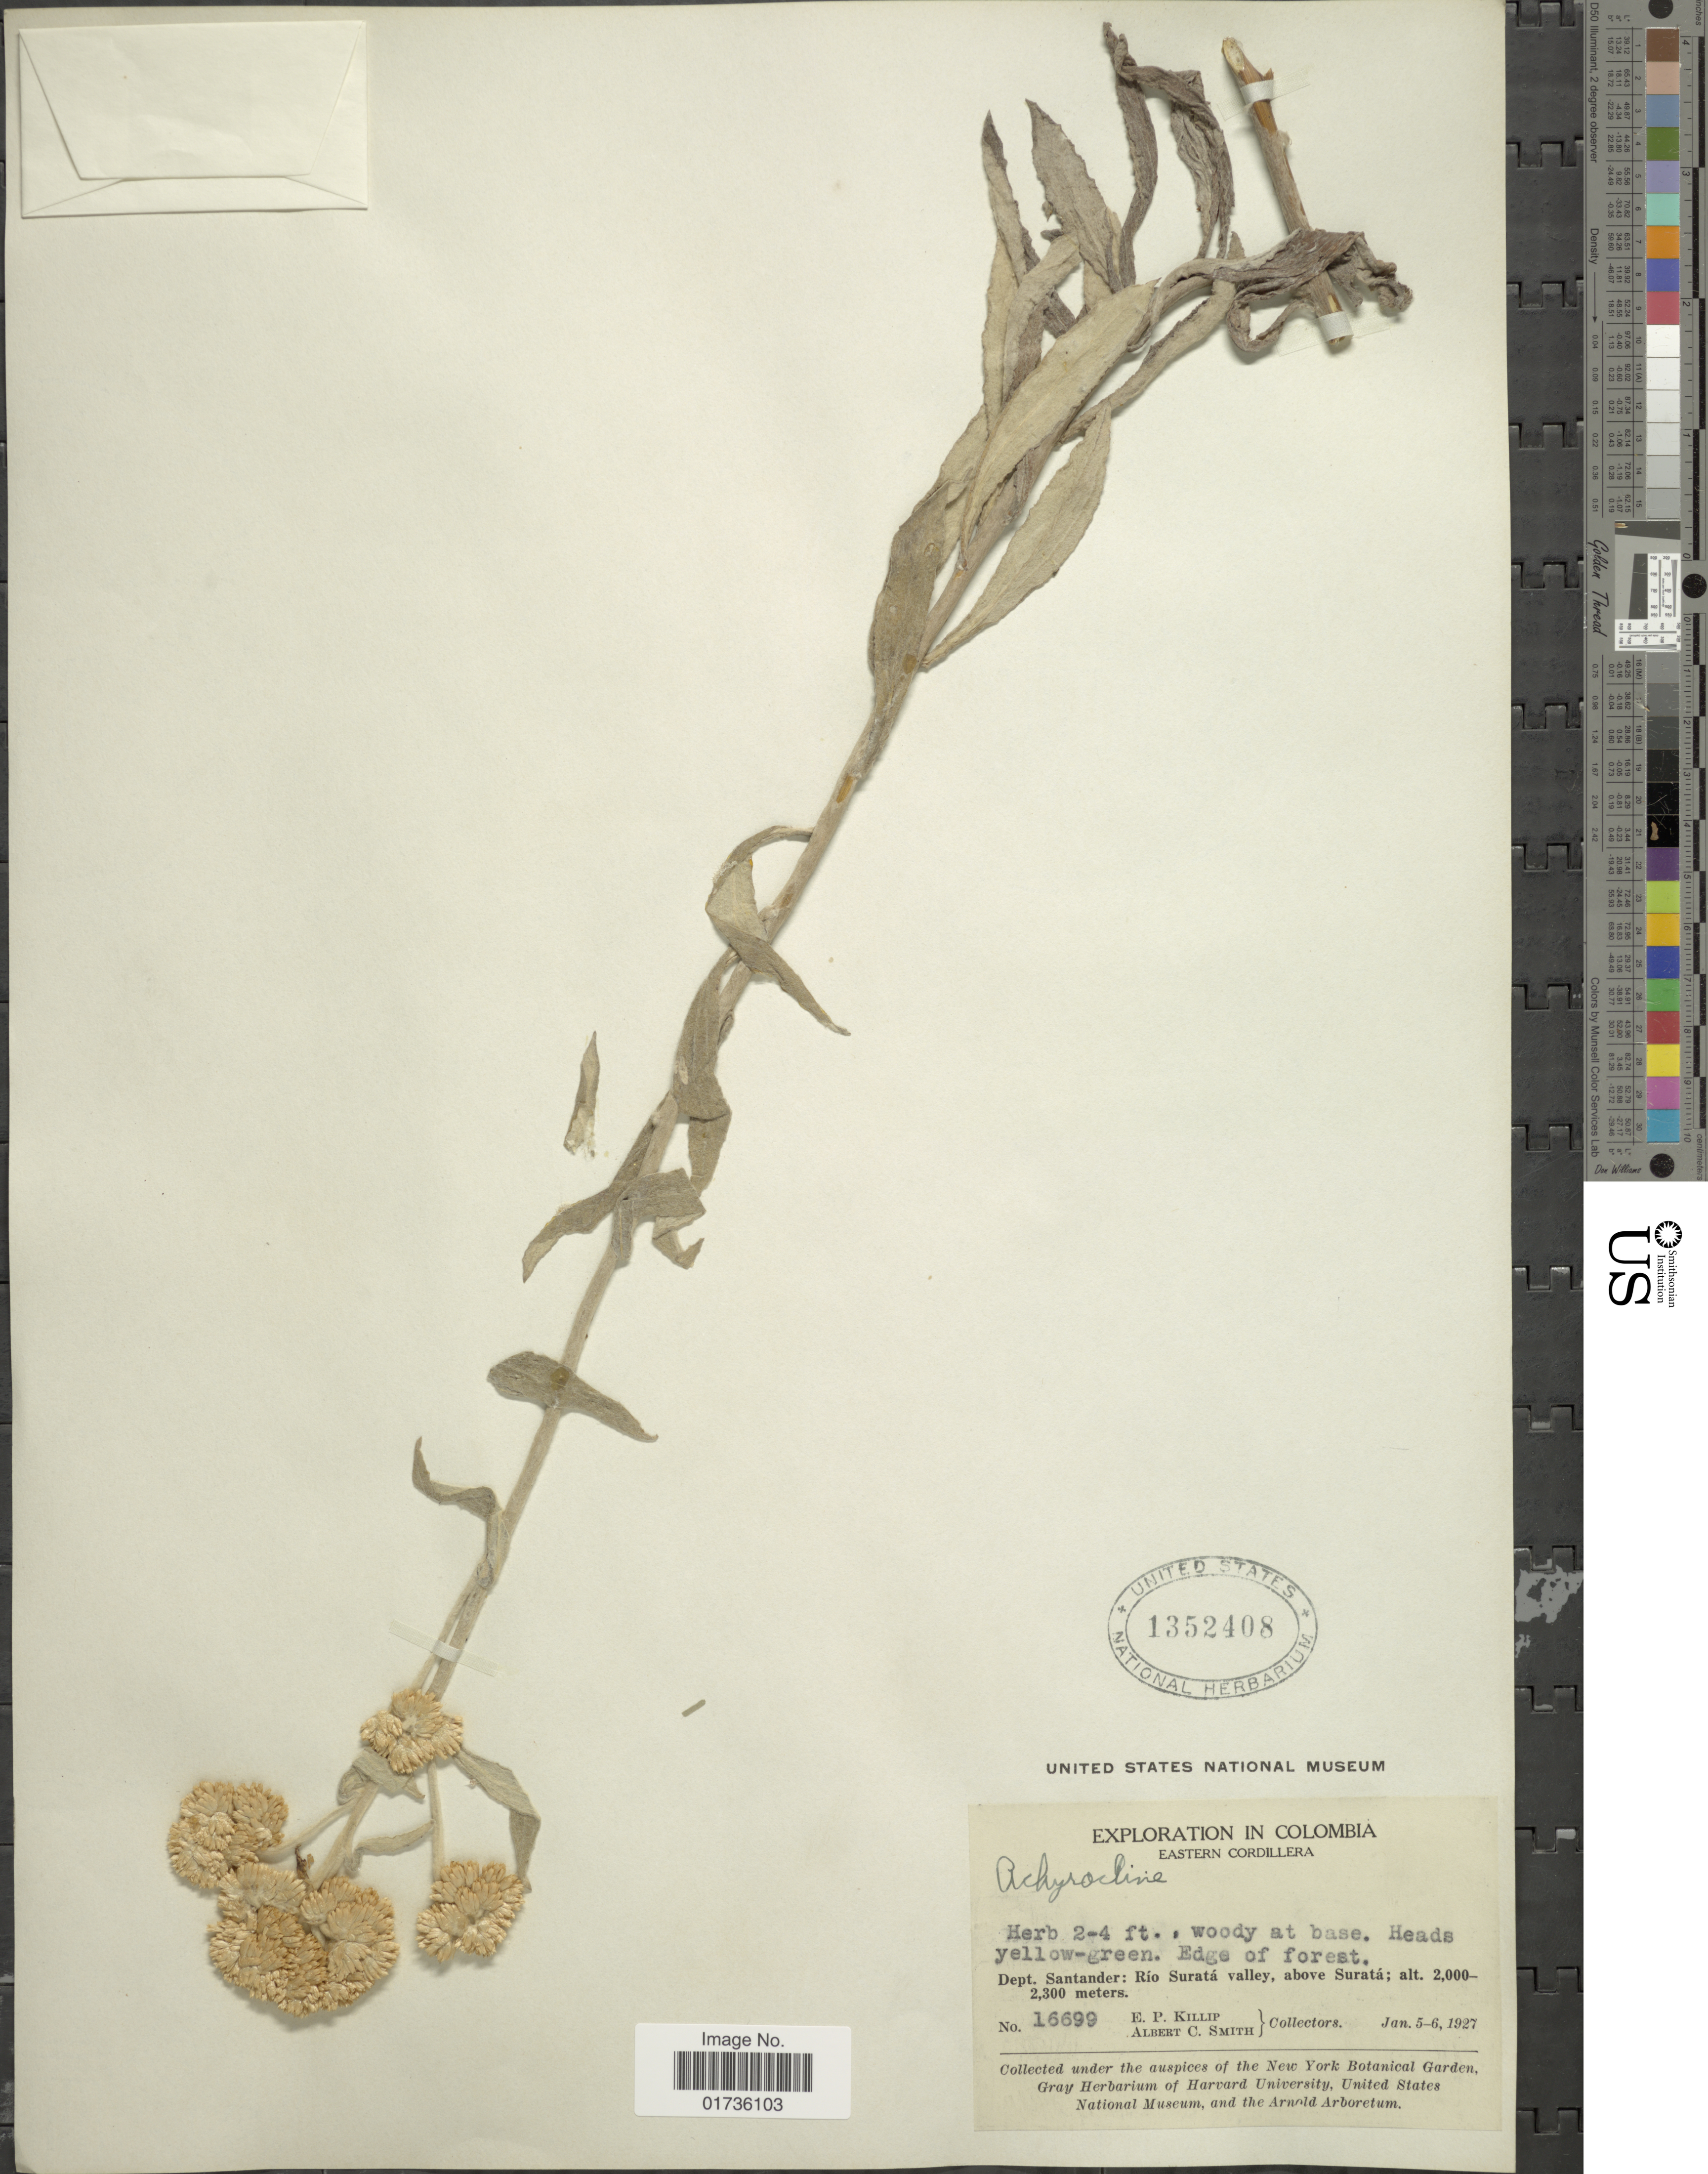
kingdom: Plantae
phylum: Tracheophyta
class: Magnoliopsida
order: Asterales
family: Asteraceae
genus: Achyrocline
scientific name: Achyrocline sp.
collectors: E. P. Killip & A. C. Smith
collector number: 16699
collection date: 1927-01-05/1927-01-06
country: Colombia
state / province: Santander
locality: Eastern Cordillera, Edge of forest, Dept Santander: Río Suratá valley, above Suratá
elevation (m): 2000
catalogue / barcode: US 1352408